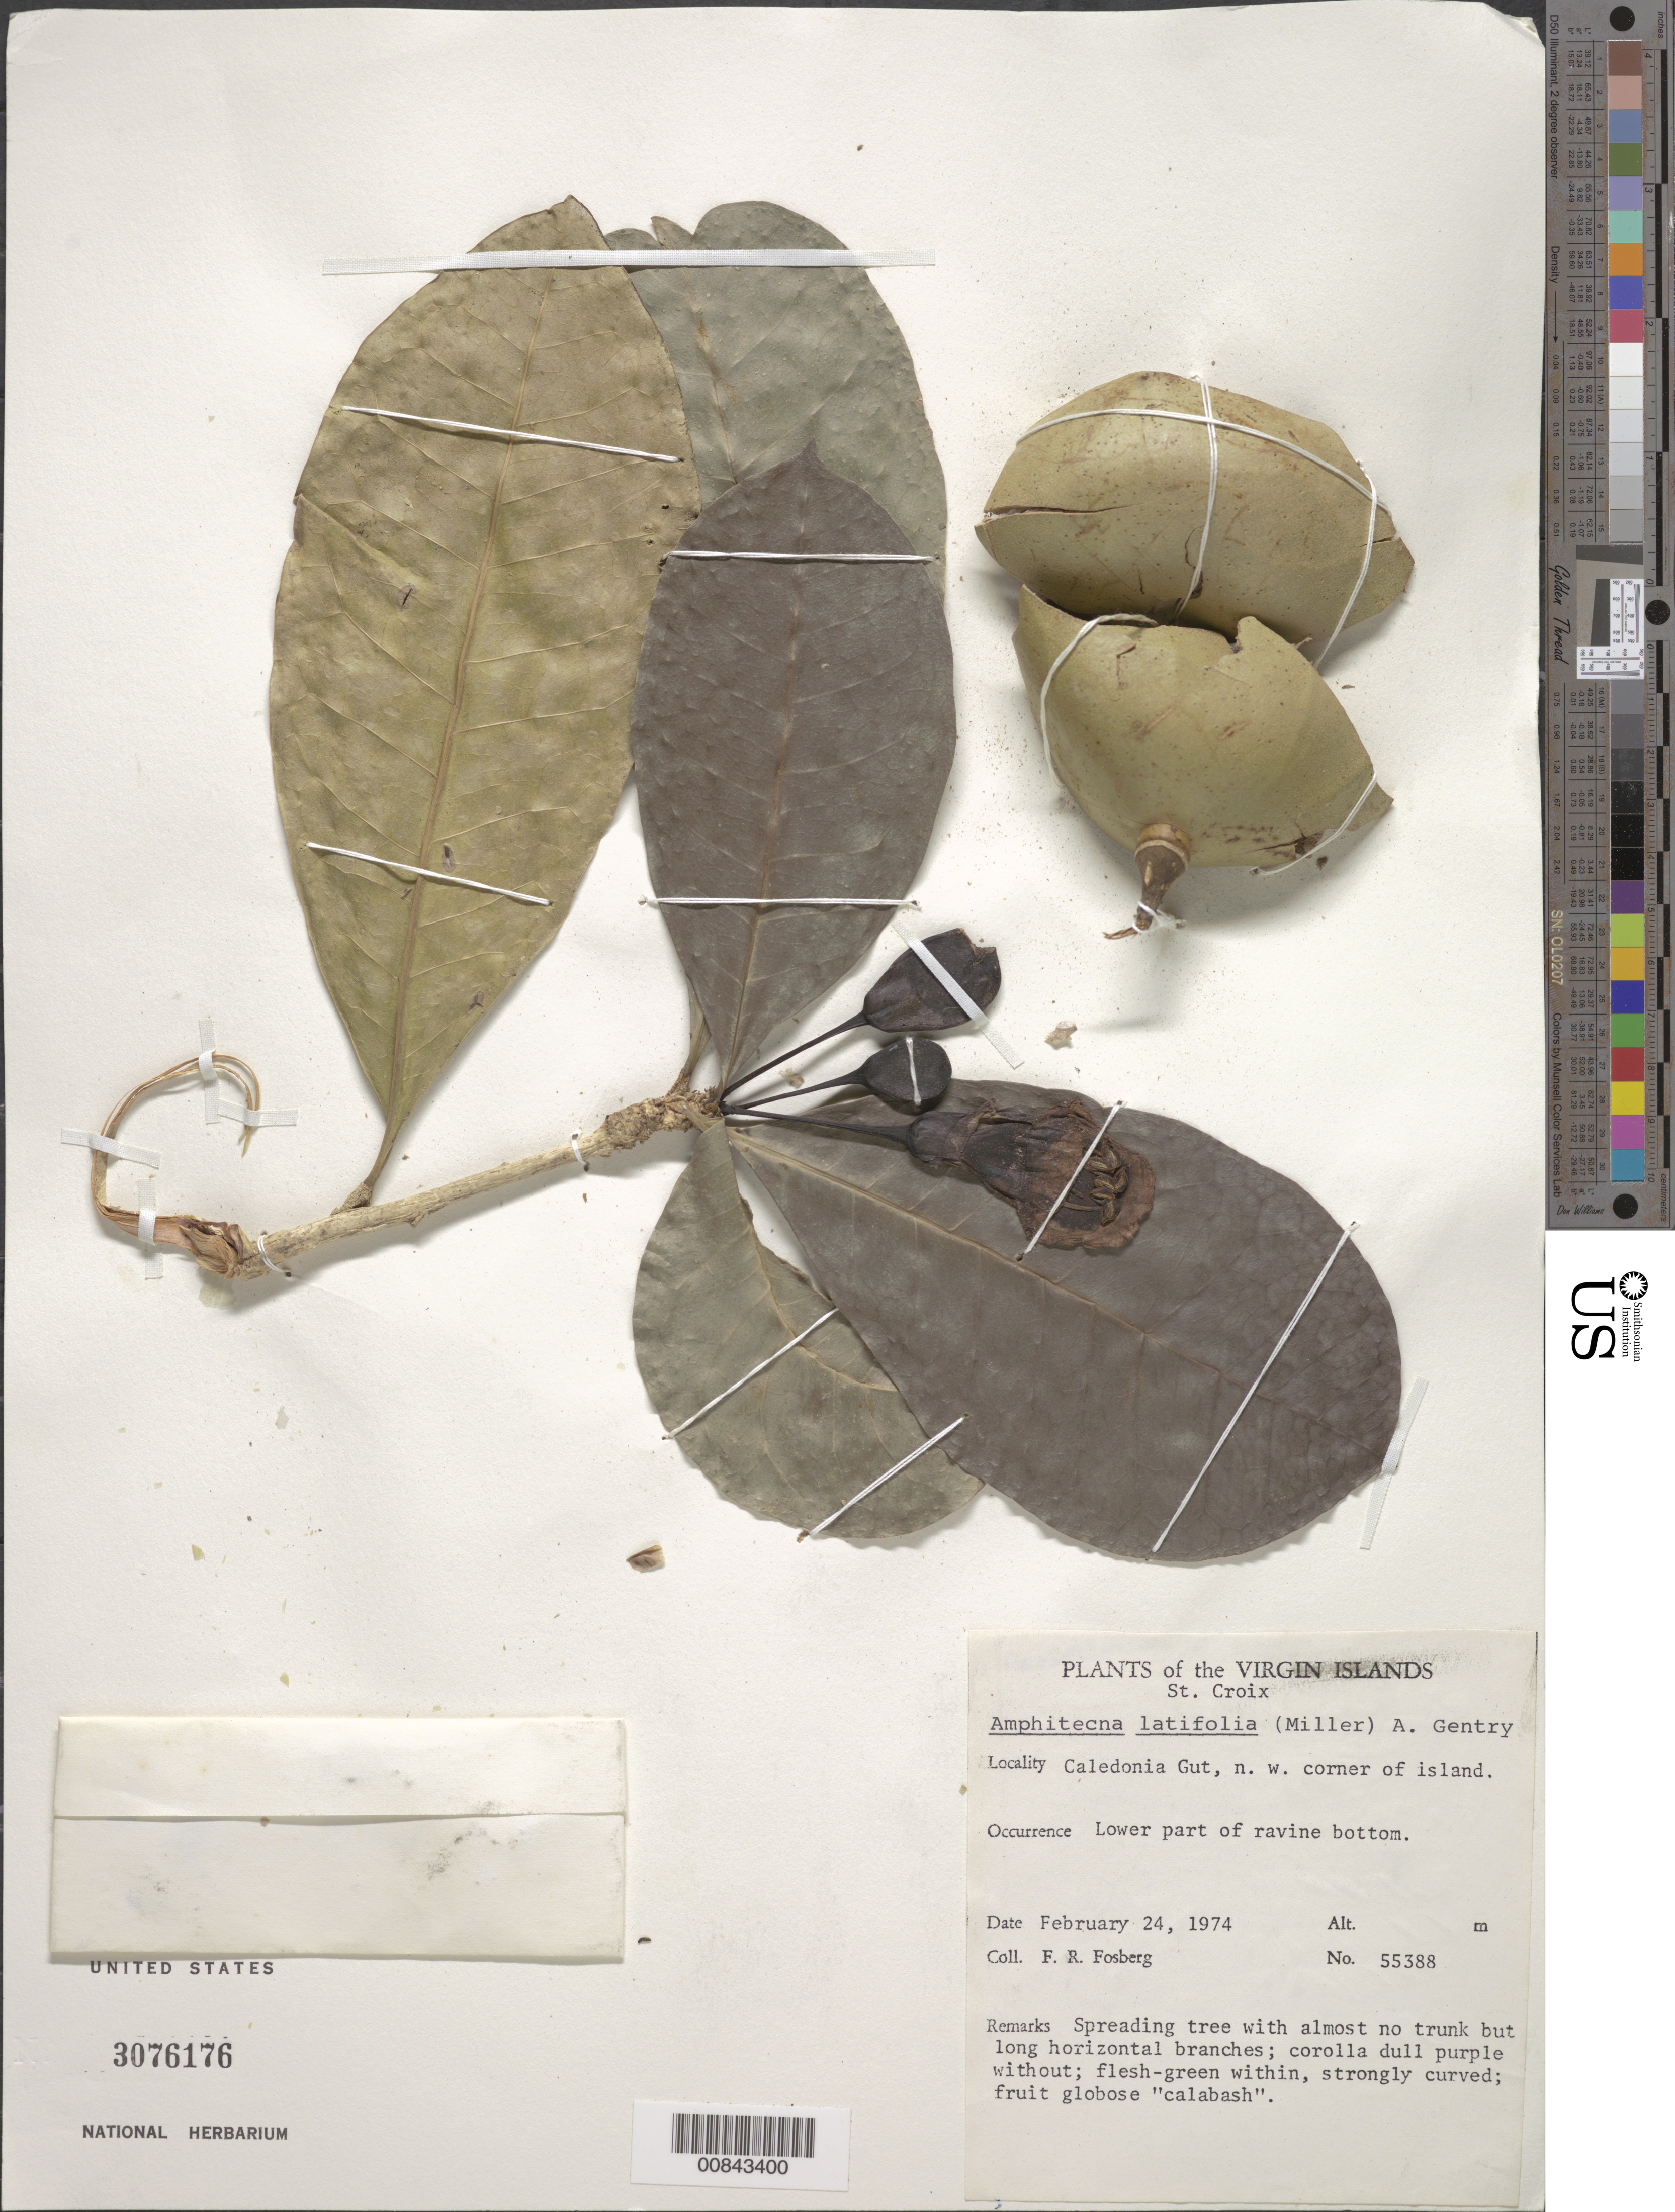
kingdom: Plantae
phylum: Tracheophyta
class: Magnoliopsida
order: Lamiales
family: Bignoniaceae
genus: Amphitecna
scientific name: Amphitecna latifolia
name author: (Mill.) A.H. Gentry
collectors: F. R. Fosberg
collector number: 55388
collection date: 1974-02-24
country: U.S. Virgin Islands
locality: St. Croix. Caledonia Gut, n.w. corner of island.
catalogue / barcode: US 3076176